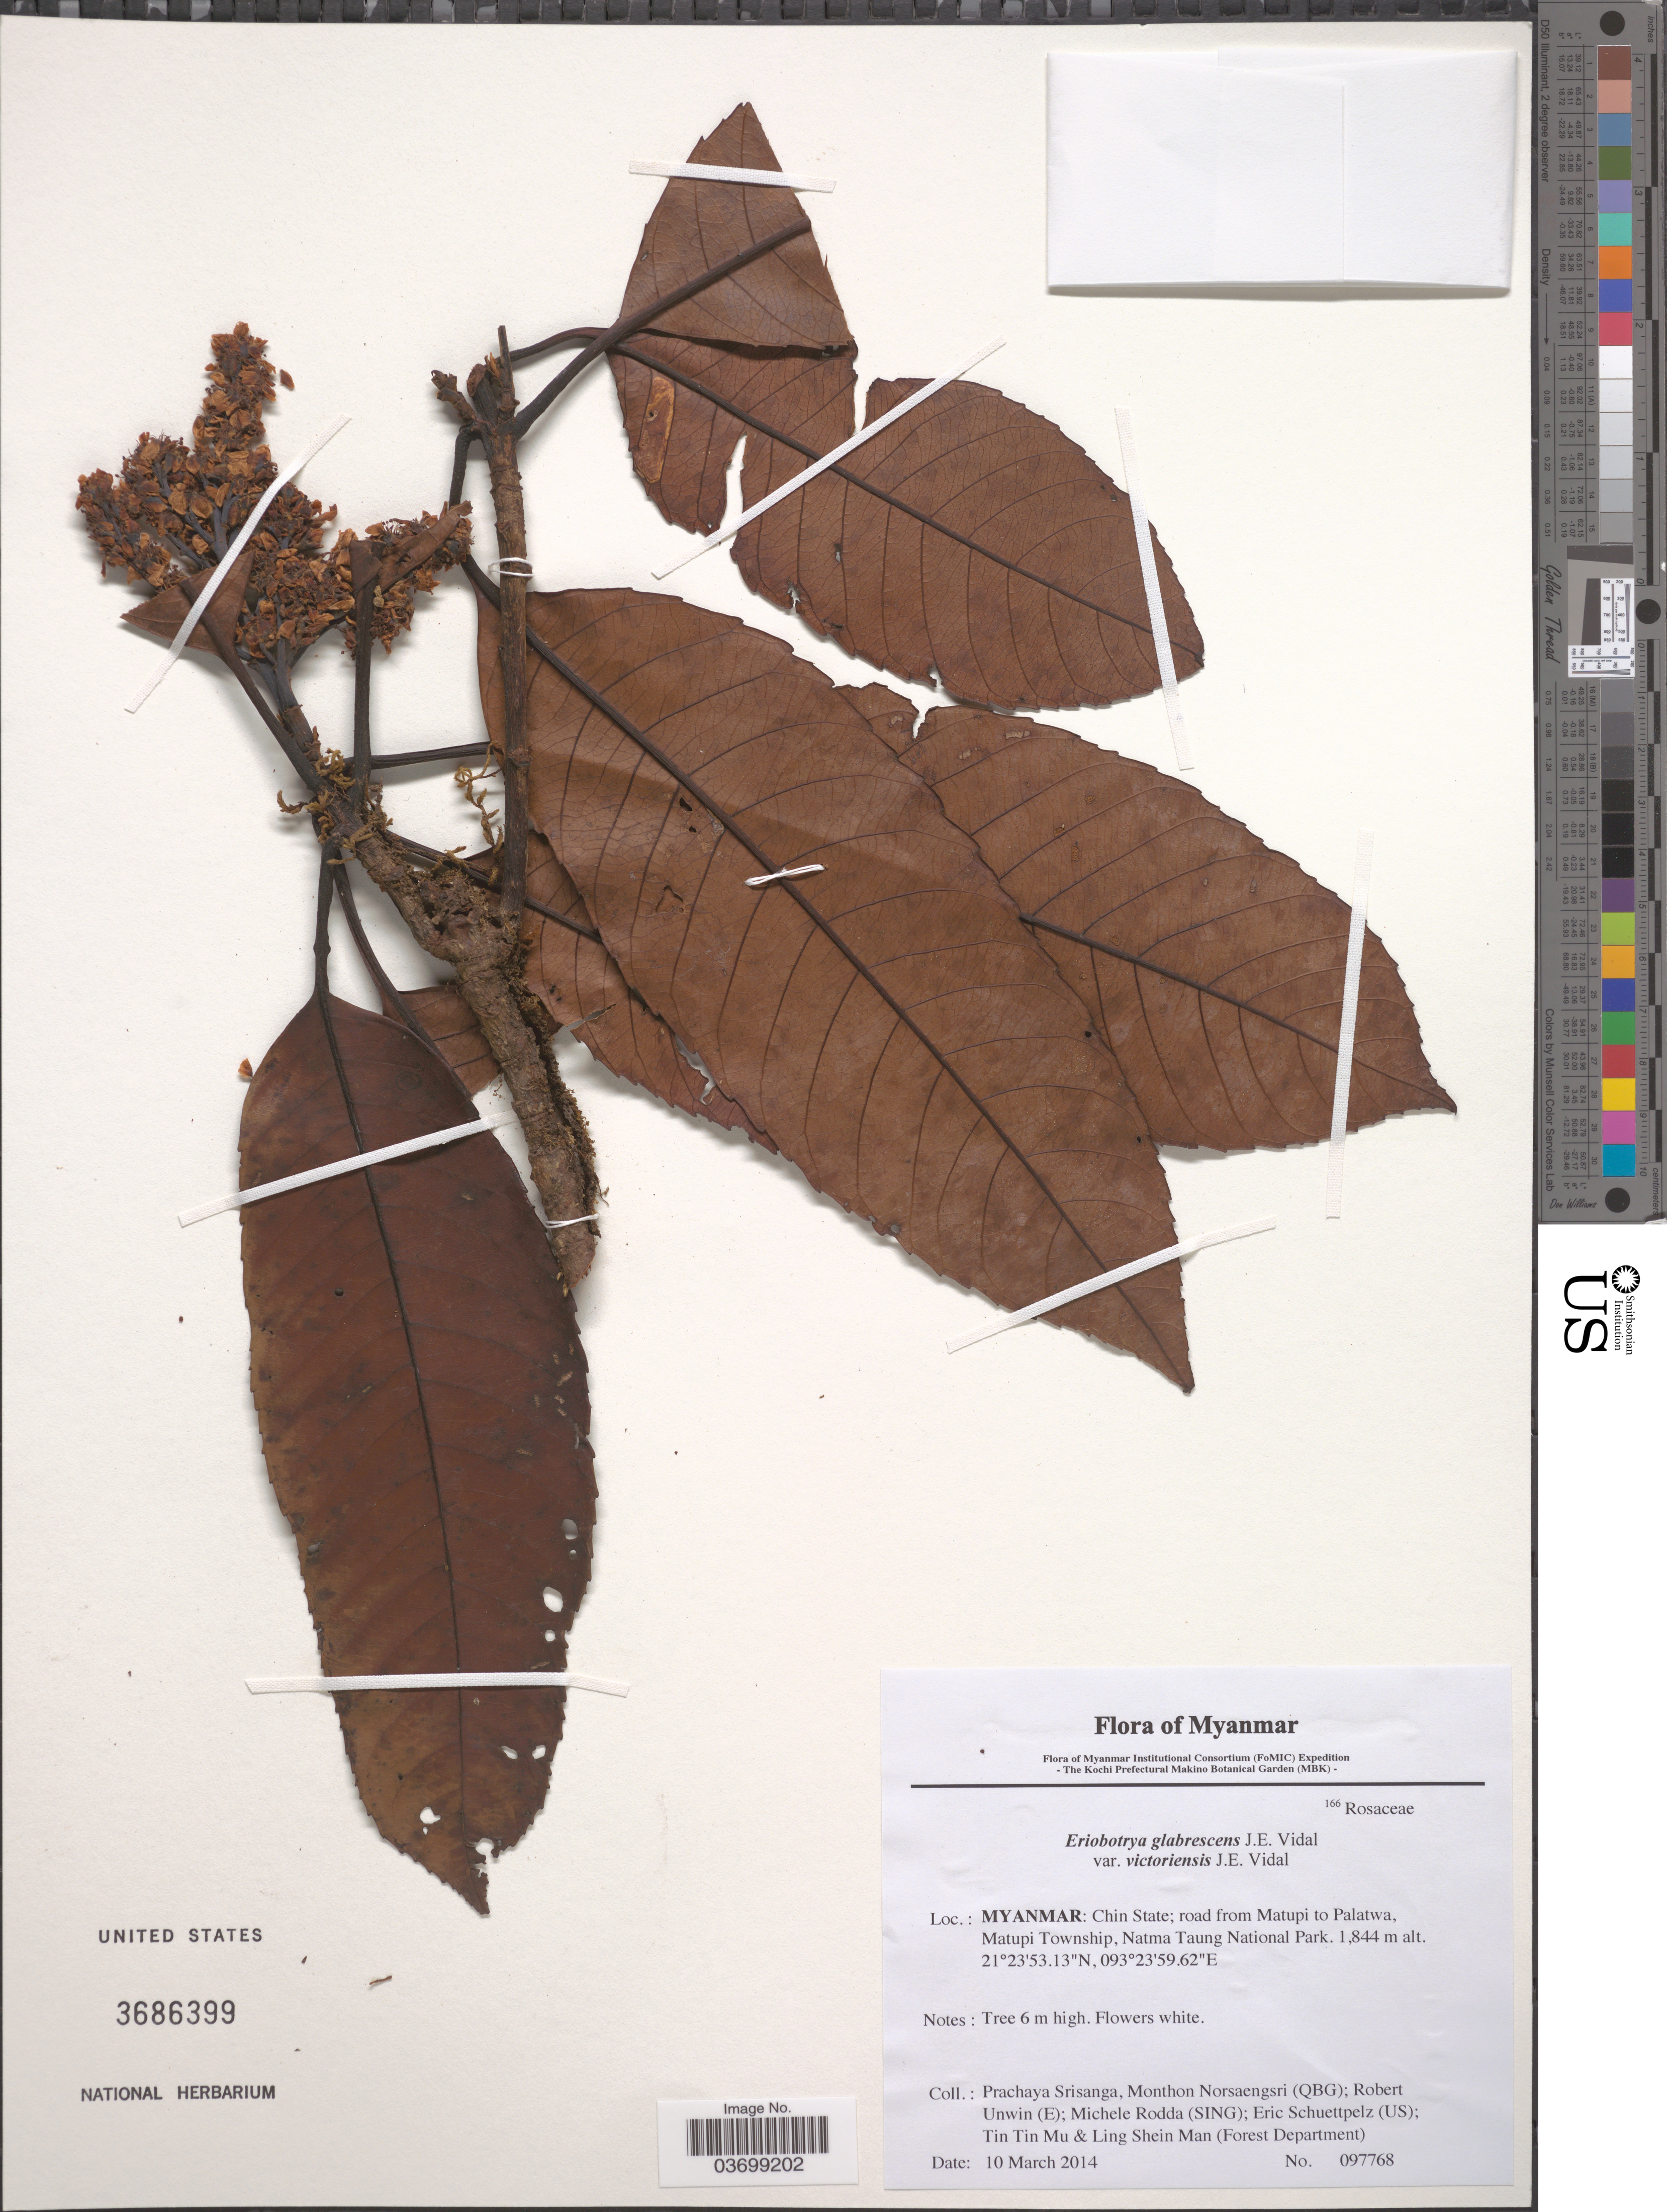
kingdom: Plantae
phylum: Tracheophyta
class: Magnoliopsida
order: Rosales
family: Rosaceae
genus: Rhaphiolepis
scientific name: Rhaphiolepis glabrescens var. victoriensis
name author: (J.E. Vidal) B.B. Liu & J. Wen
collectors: P. Srisanga, M. Norsaengsri, R. Unwin, M. Rodda & et al.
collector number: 097768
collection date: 2014-03-10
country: Myanmar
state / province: Chin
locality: Road from Matupi to Palatwa, Matupi Township, Natma Taung National Park.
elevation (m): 1844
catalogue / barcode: US 3686399